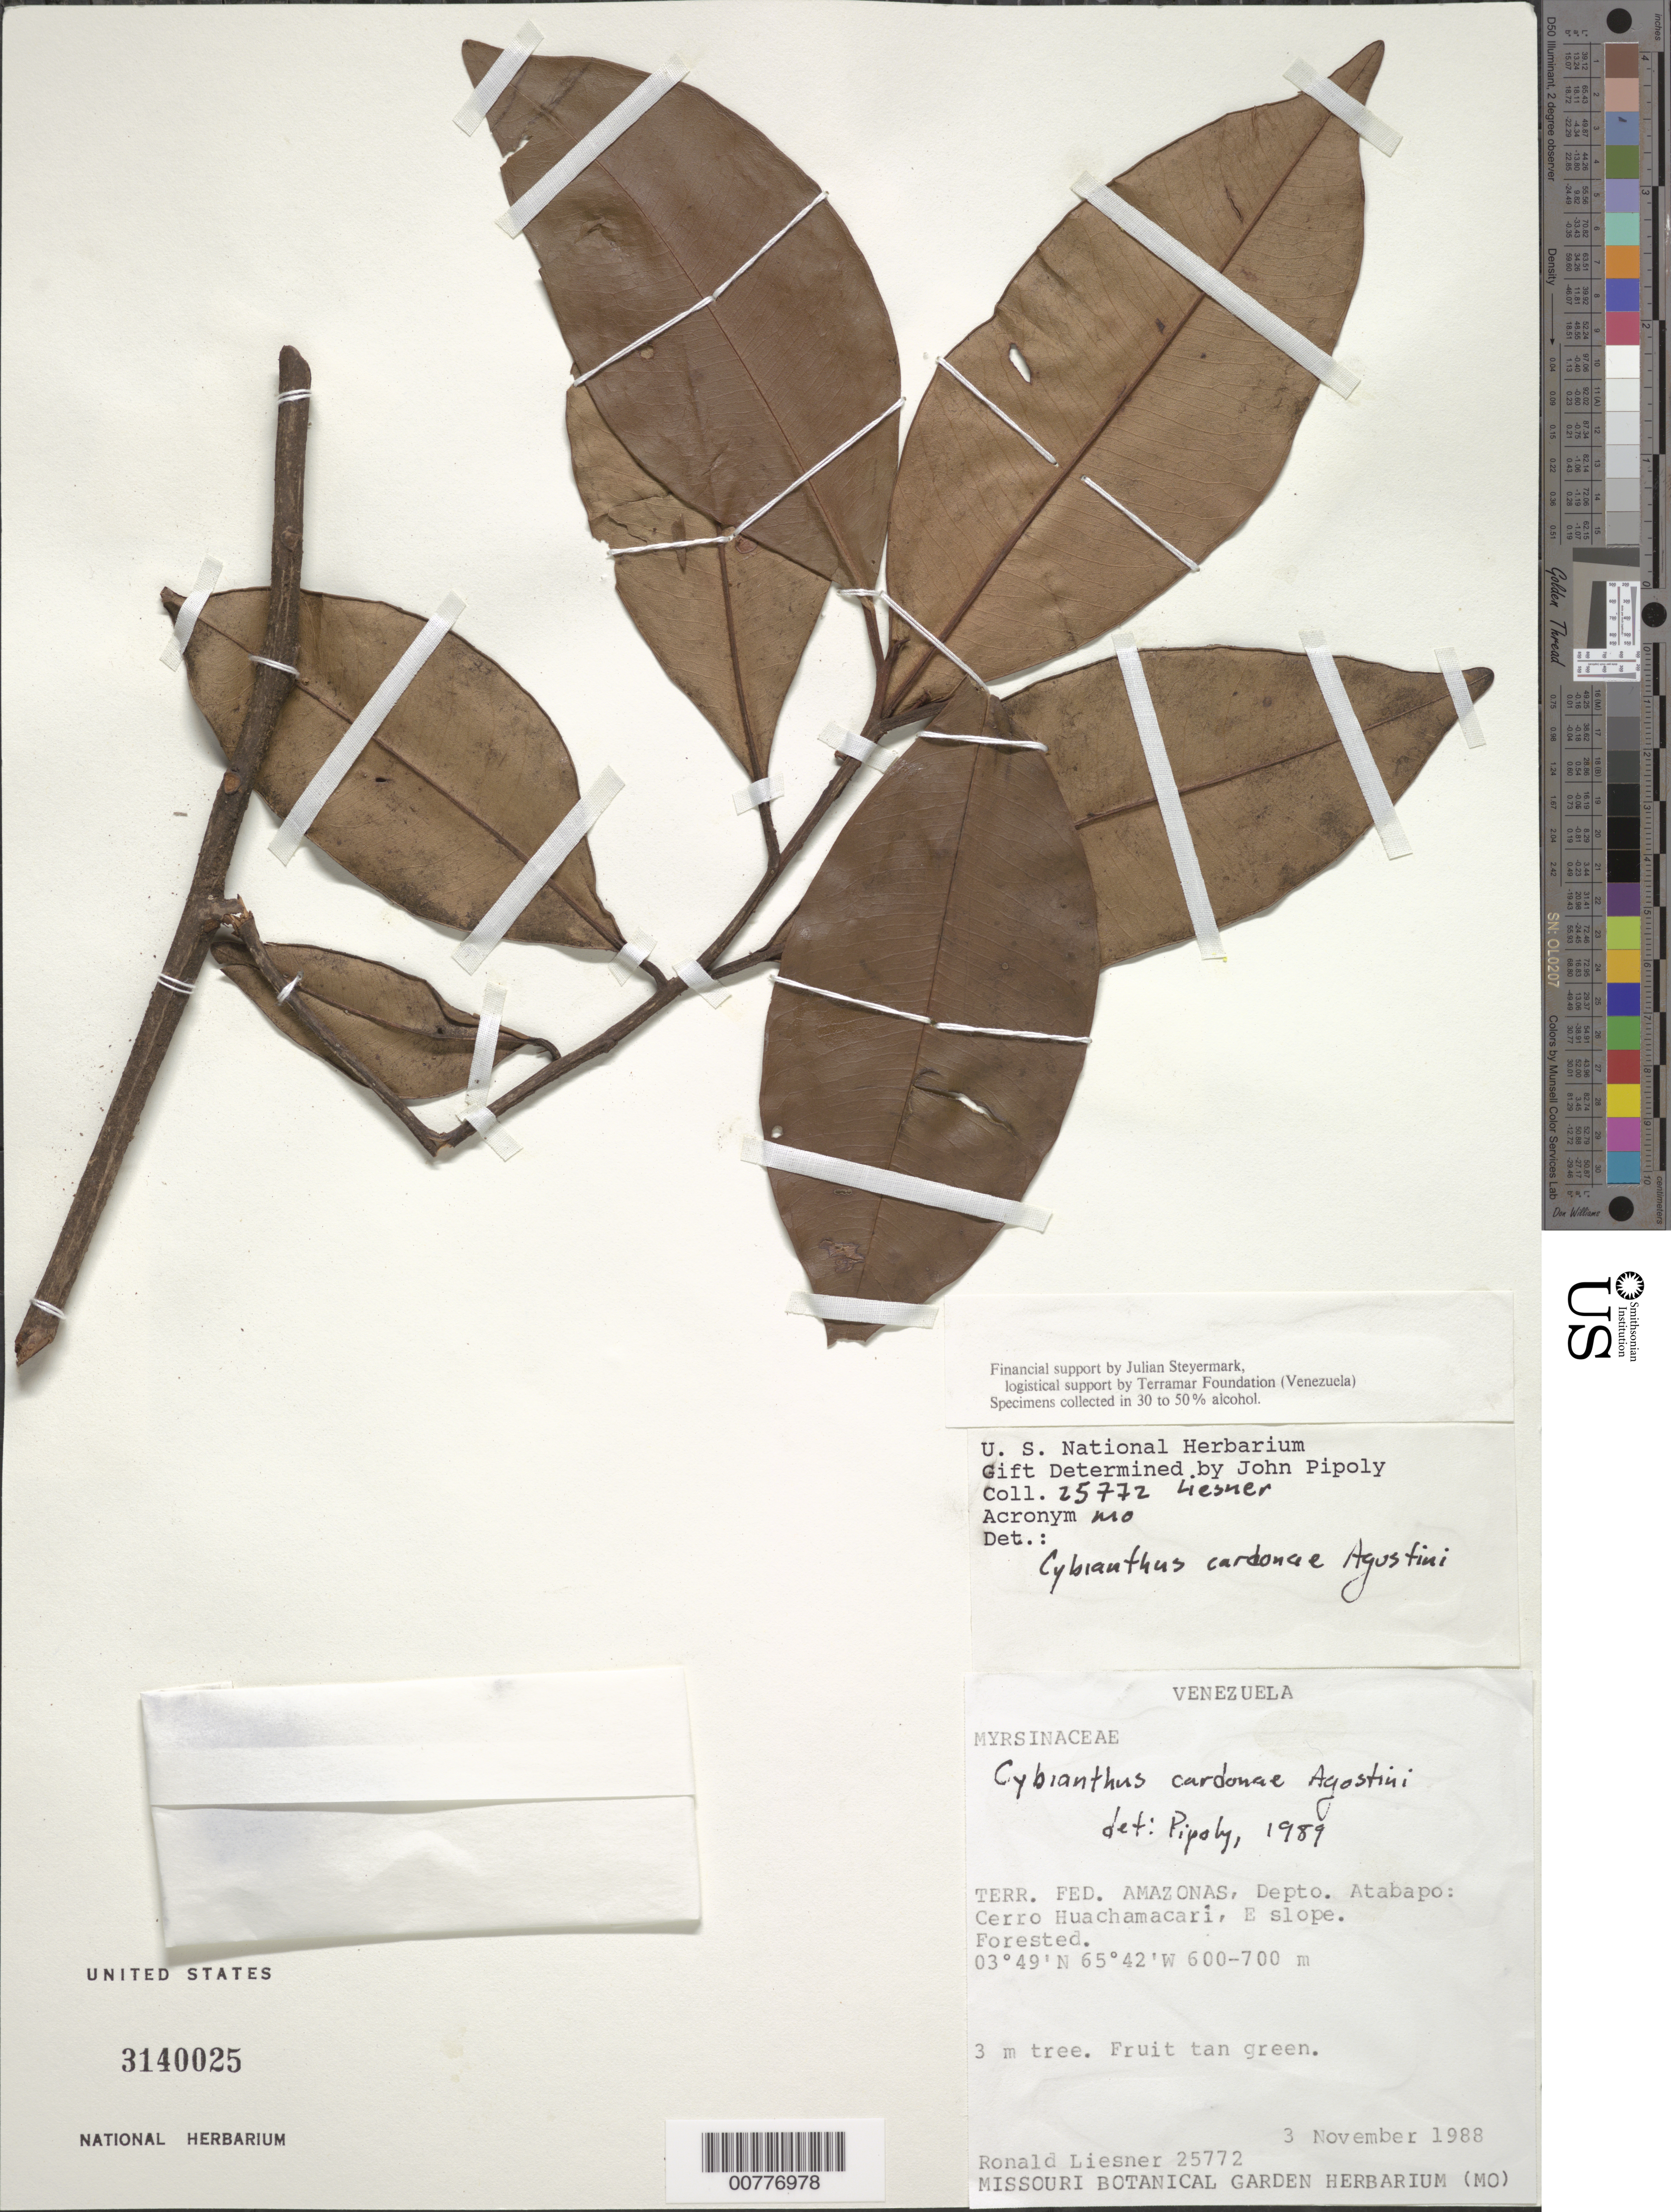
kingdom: Plantae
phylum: Tracheophyta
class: Magnoliopsida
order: Ericales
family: Primulaceae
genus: Cybianthus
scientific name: Cybianthus cardonae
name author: G. Agostini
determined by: Pipoly, J. J., III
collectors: R. L. Liesner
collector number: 25772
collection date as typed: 3-Nov-88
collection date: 1988-11-03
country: Venezuela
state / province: Amazonas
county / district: Atabapo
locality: Cerro Huachamacari, E slope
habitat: Forest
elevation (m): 600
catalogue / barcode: US 3140025